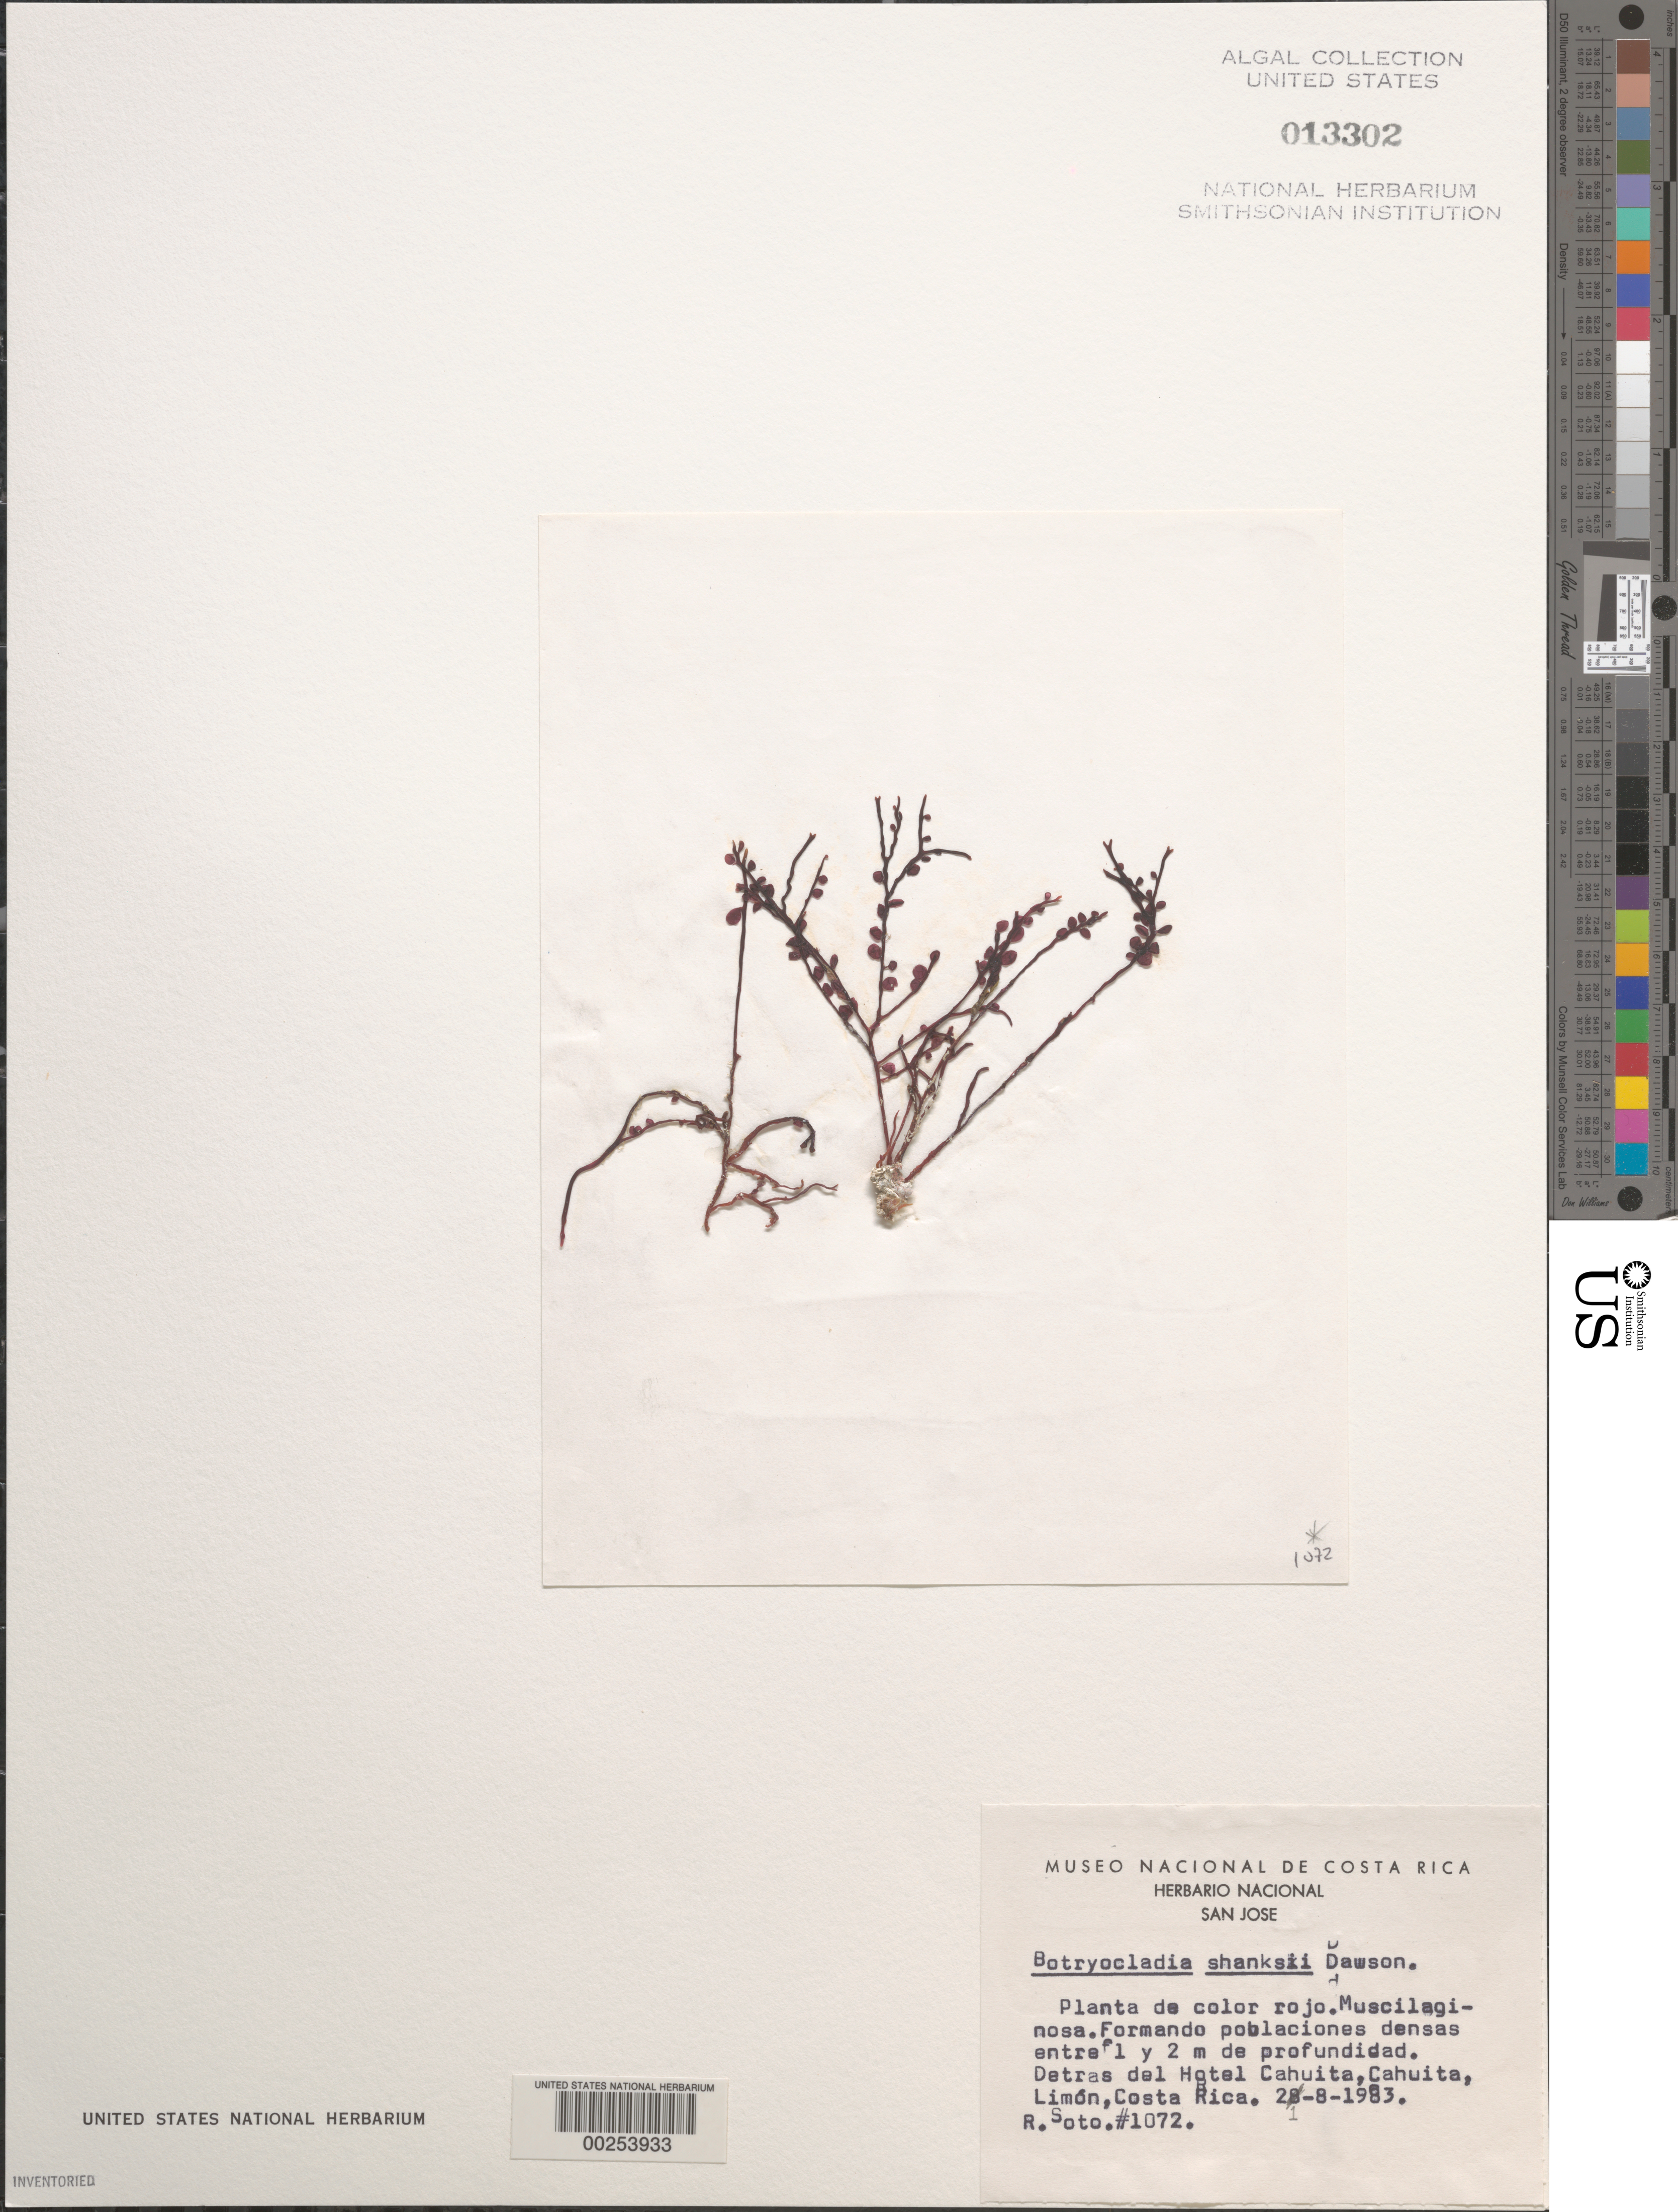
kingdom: Plantae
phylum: Rhodophyta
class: Florideophyceae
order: Rhodymeniales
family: Rhodymeniaceae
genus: Botryocladia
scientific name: Botryocladia shanksii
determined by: Soto, R.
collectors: R. Soto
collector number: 1072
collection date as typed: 21 Aug 1983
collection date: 1983-08-21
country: Costa Rica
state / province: Limón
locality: Limon, cahuita, hotel cahuita shore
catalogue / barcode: US 13302